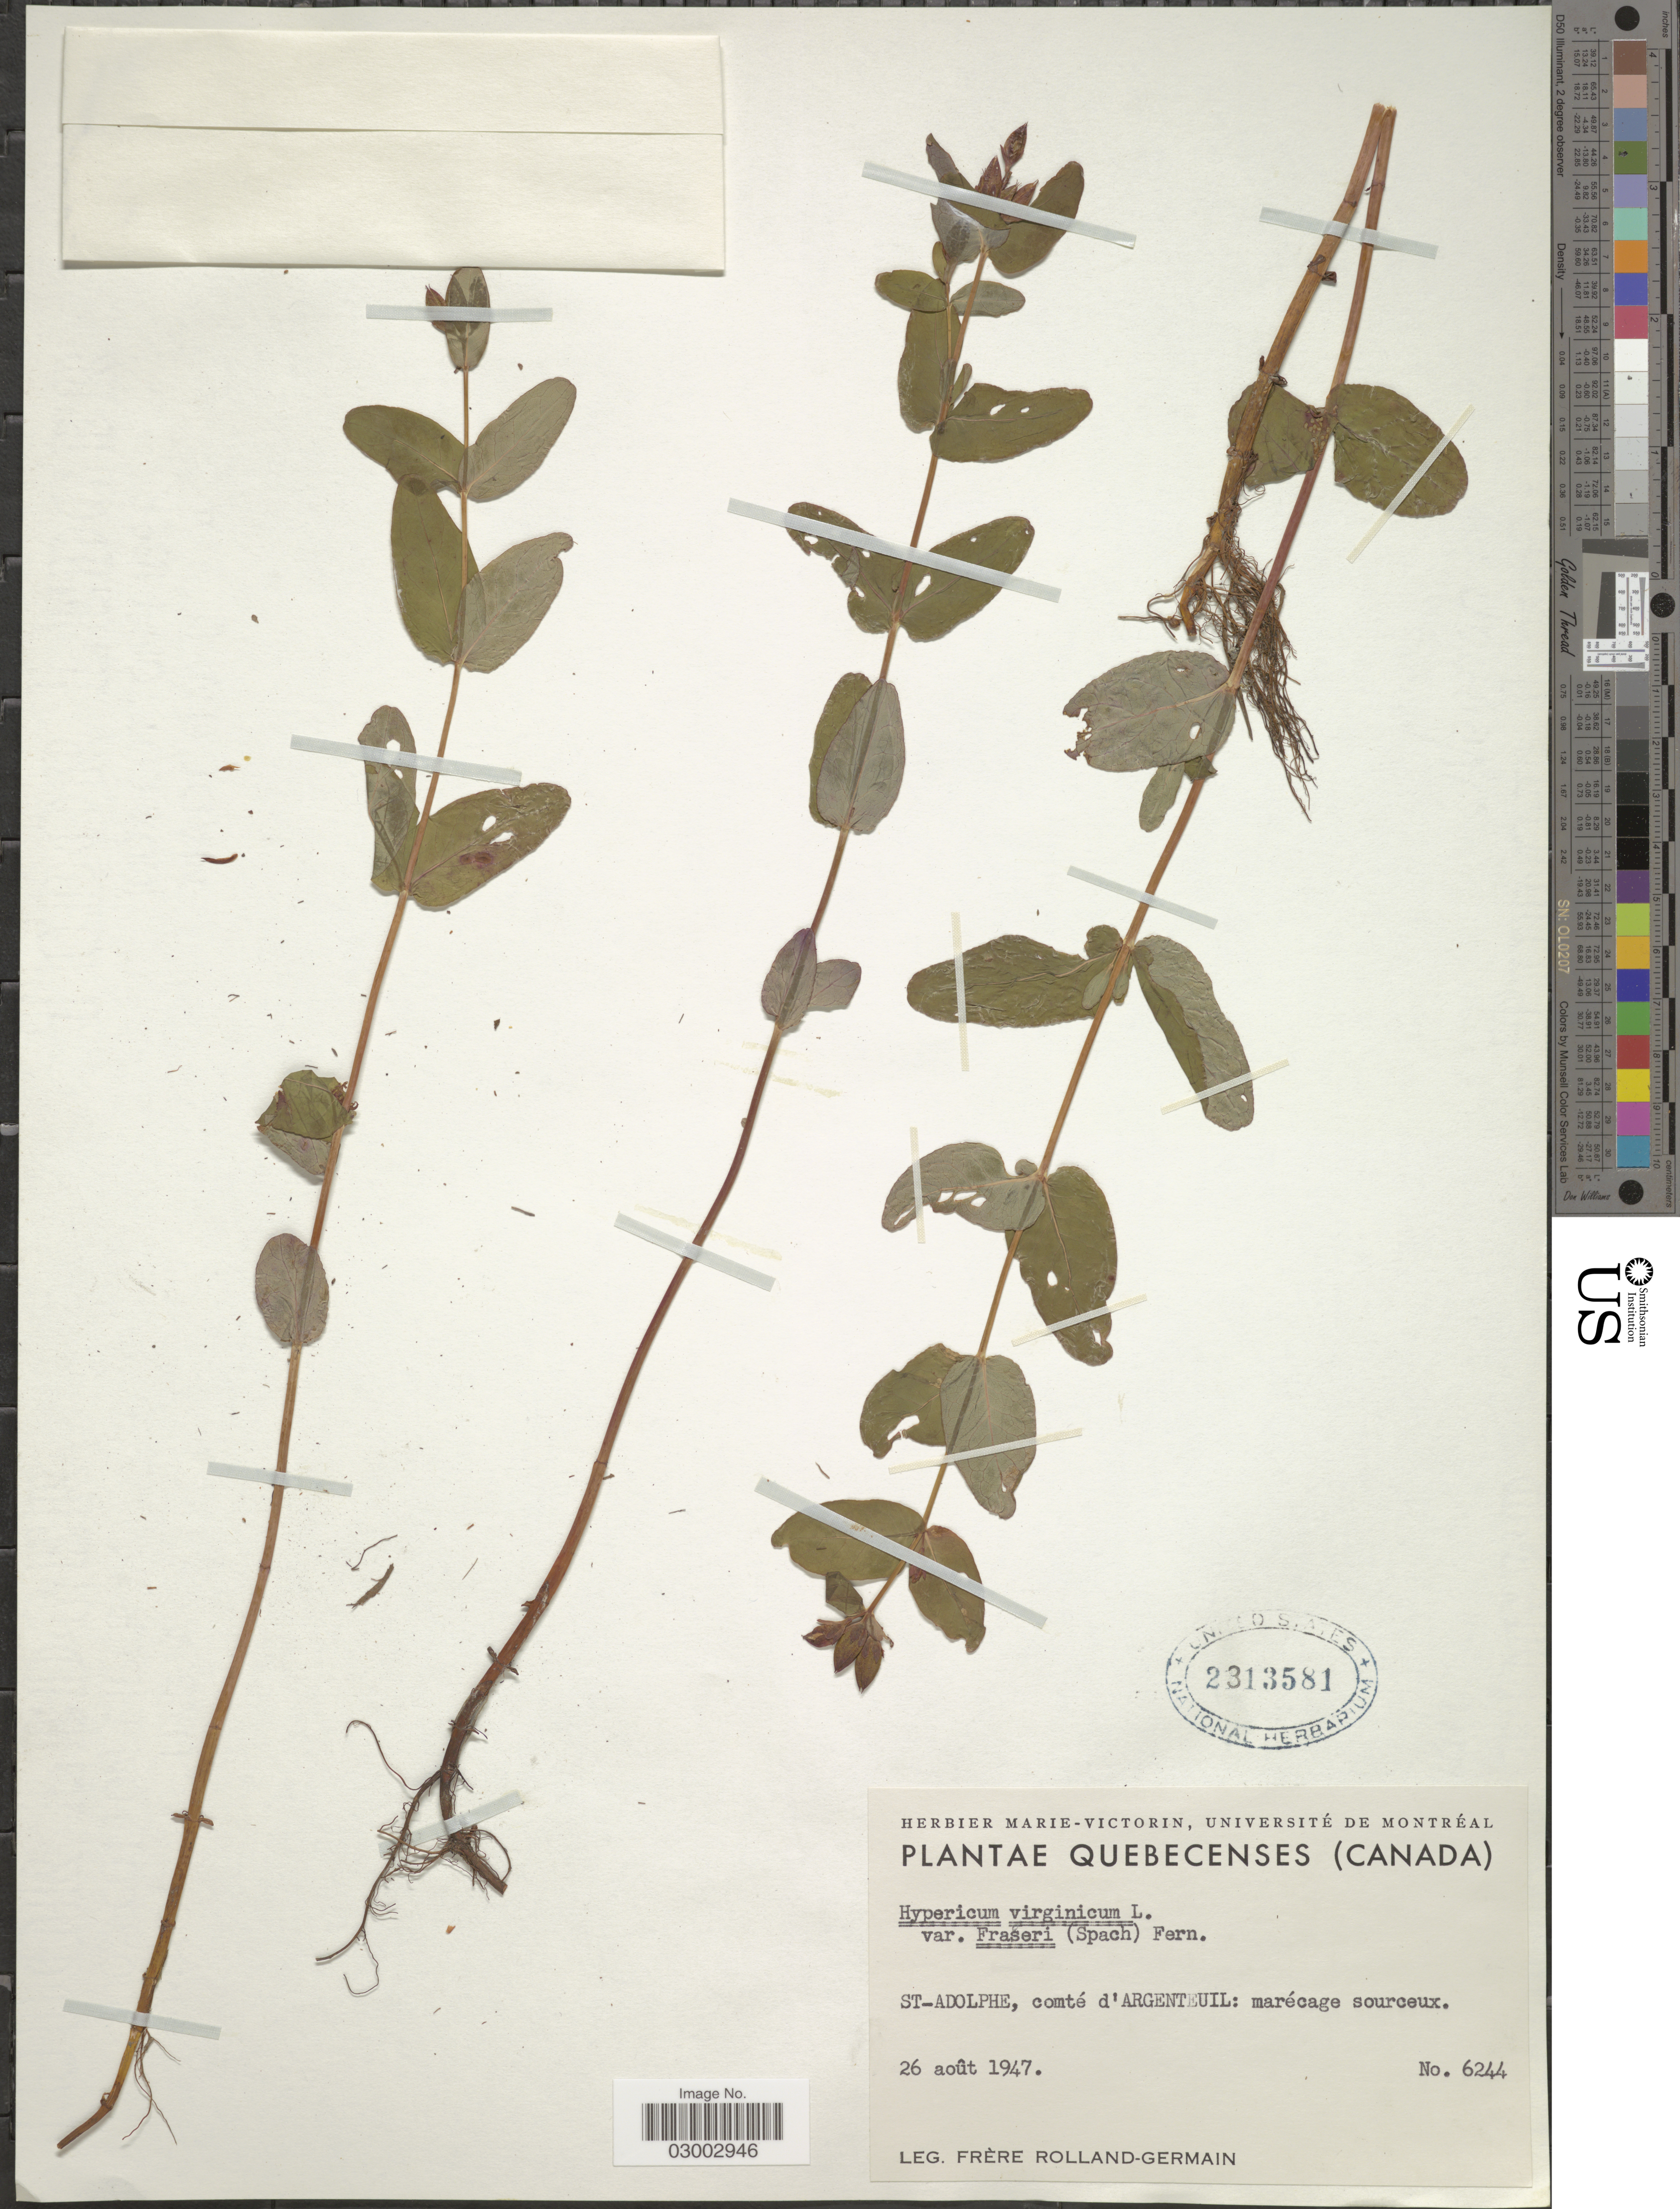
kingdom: Plantae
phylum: Tracheophyta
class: Magnoliopsida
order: Malpighiales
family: Hypericaceae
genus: Hypericum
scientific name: Hypericum virginicum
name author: L.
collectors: Rolland-Germain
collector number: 6244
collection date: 1947-08-26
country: Canada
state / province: Quebec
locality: St-Adolphe, comté d'Argenteuil: marécage sourceux.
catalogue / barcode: US 2313581